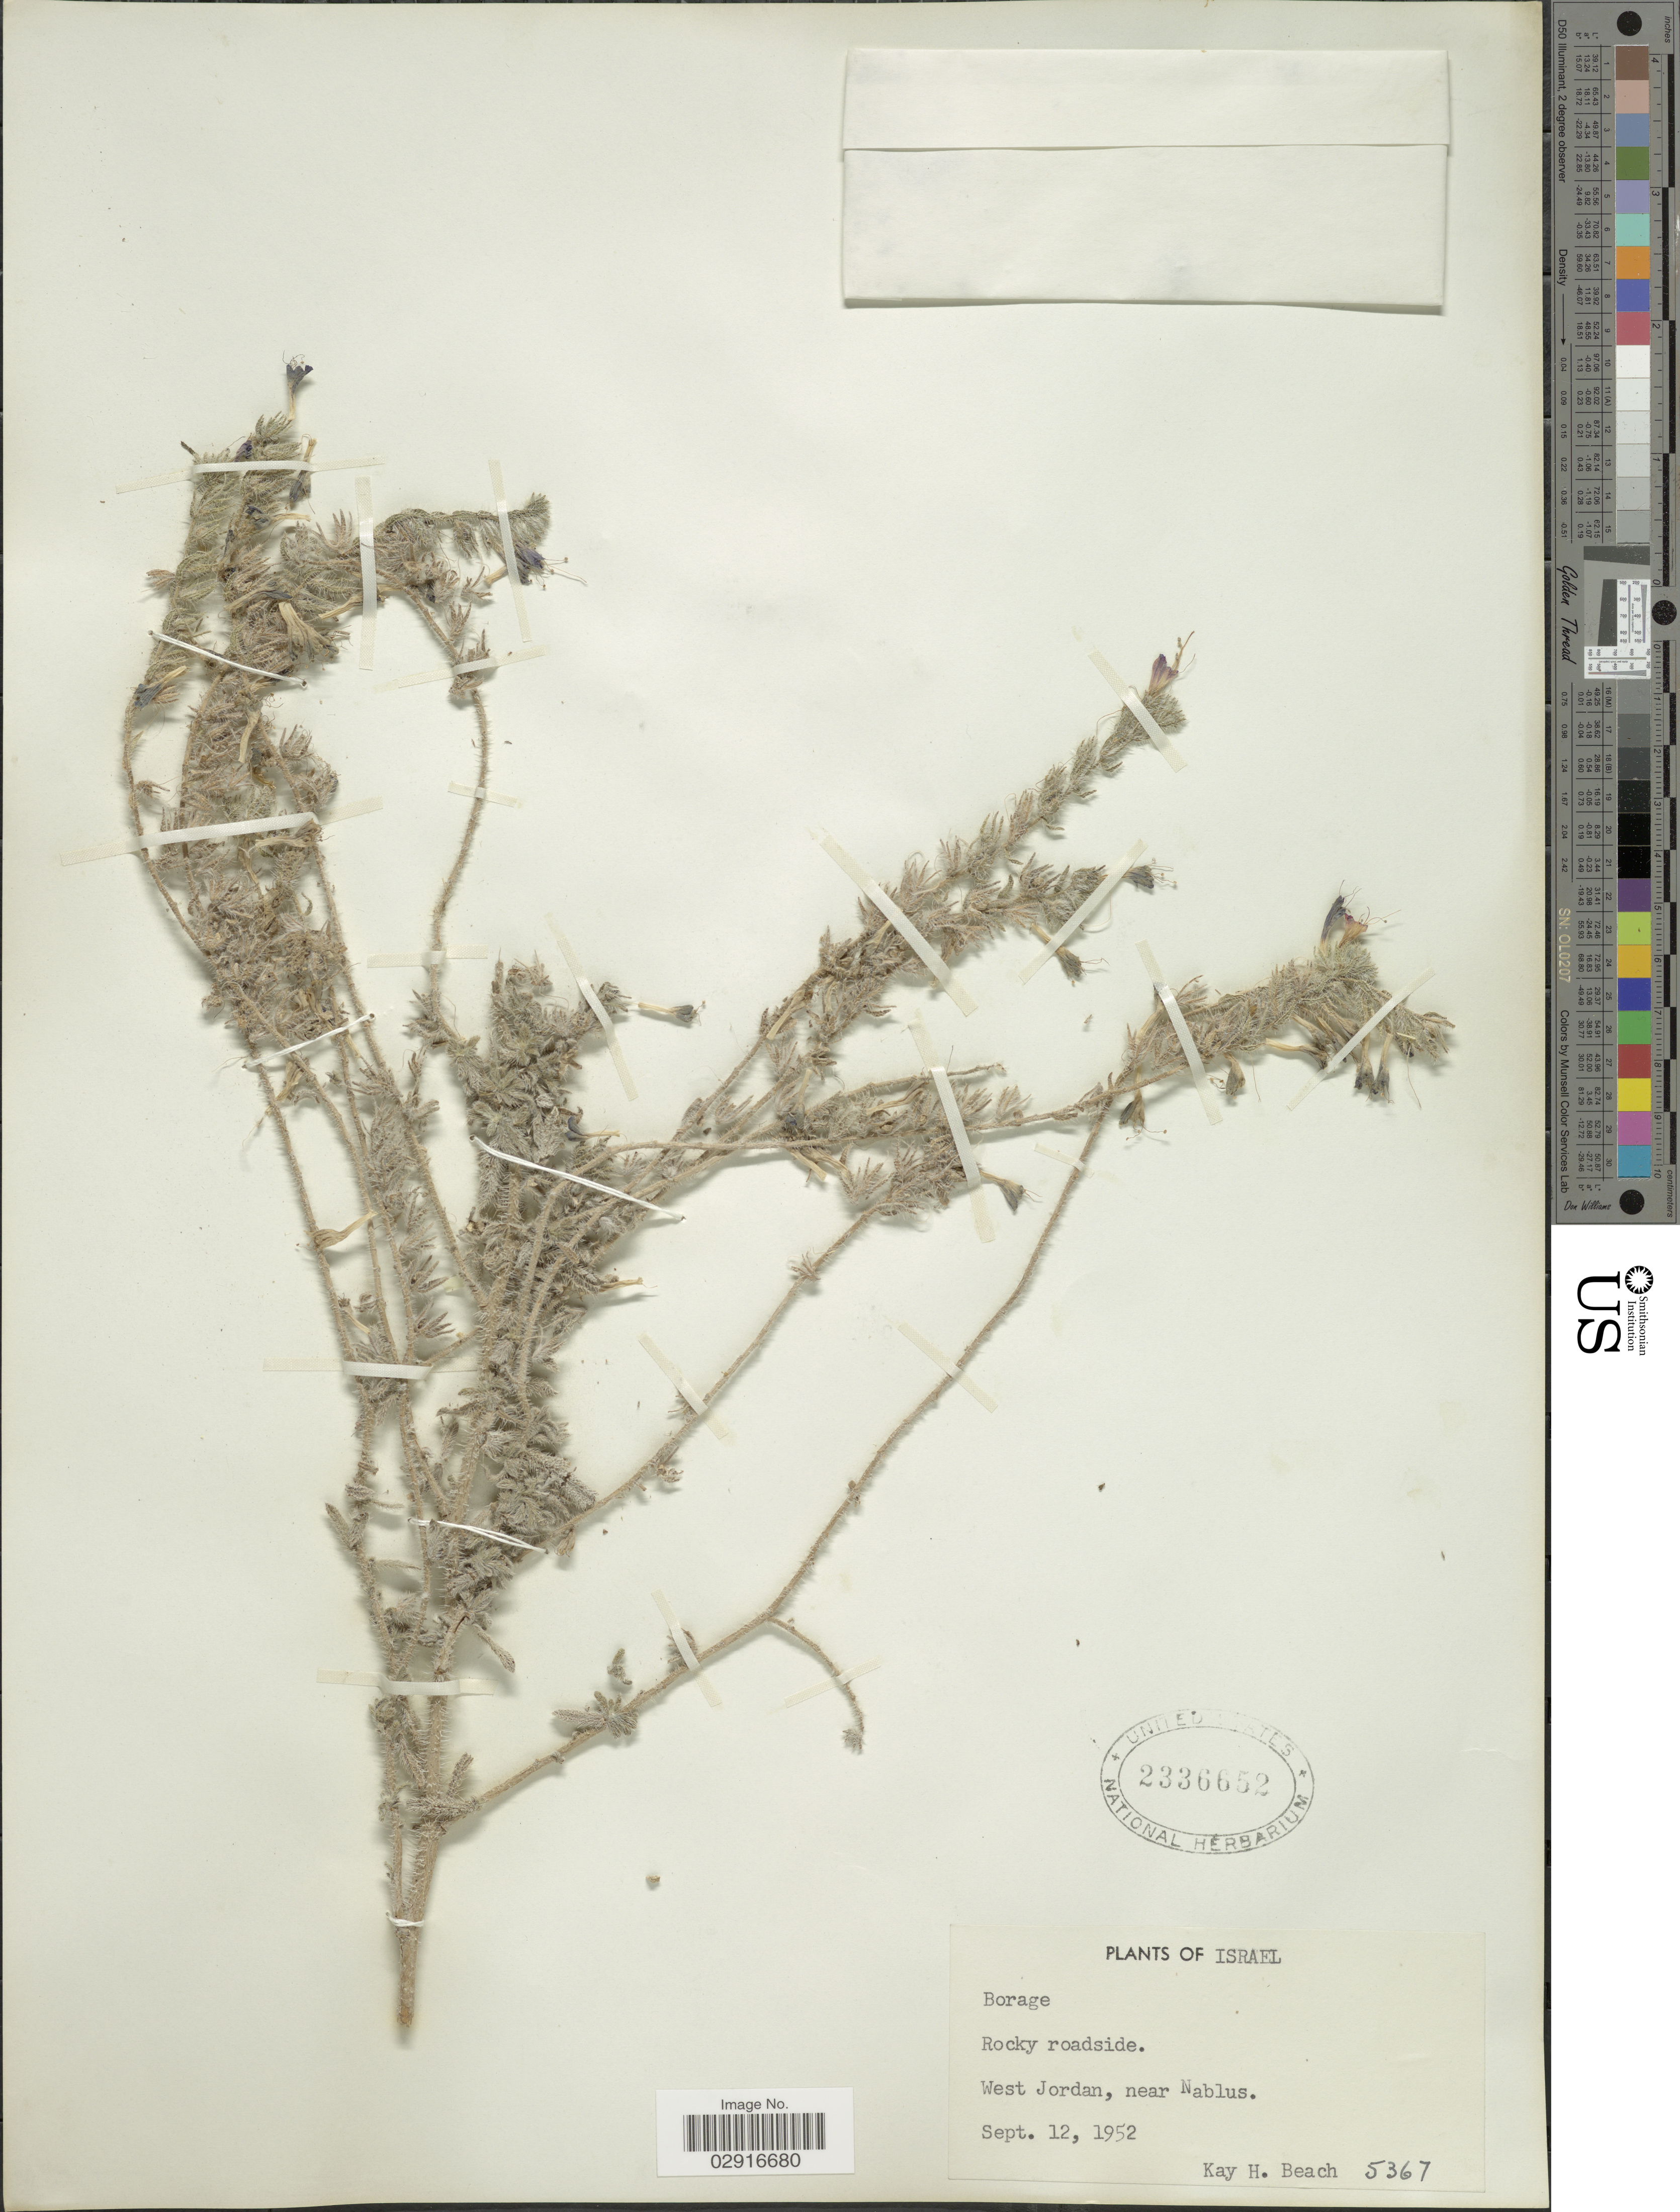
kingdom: Plantae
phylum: Tracheophyta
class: Magnoliopsida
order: Boraginales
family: Boraginaceae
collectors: K. H. Beach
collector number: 5367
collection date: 1952-09-12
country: Israel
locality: West Jordan, near Nablus.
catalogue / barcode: US 2336652